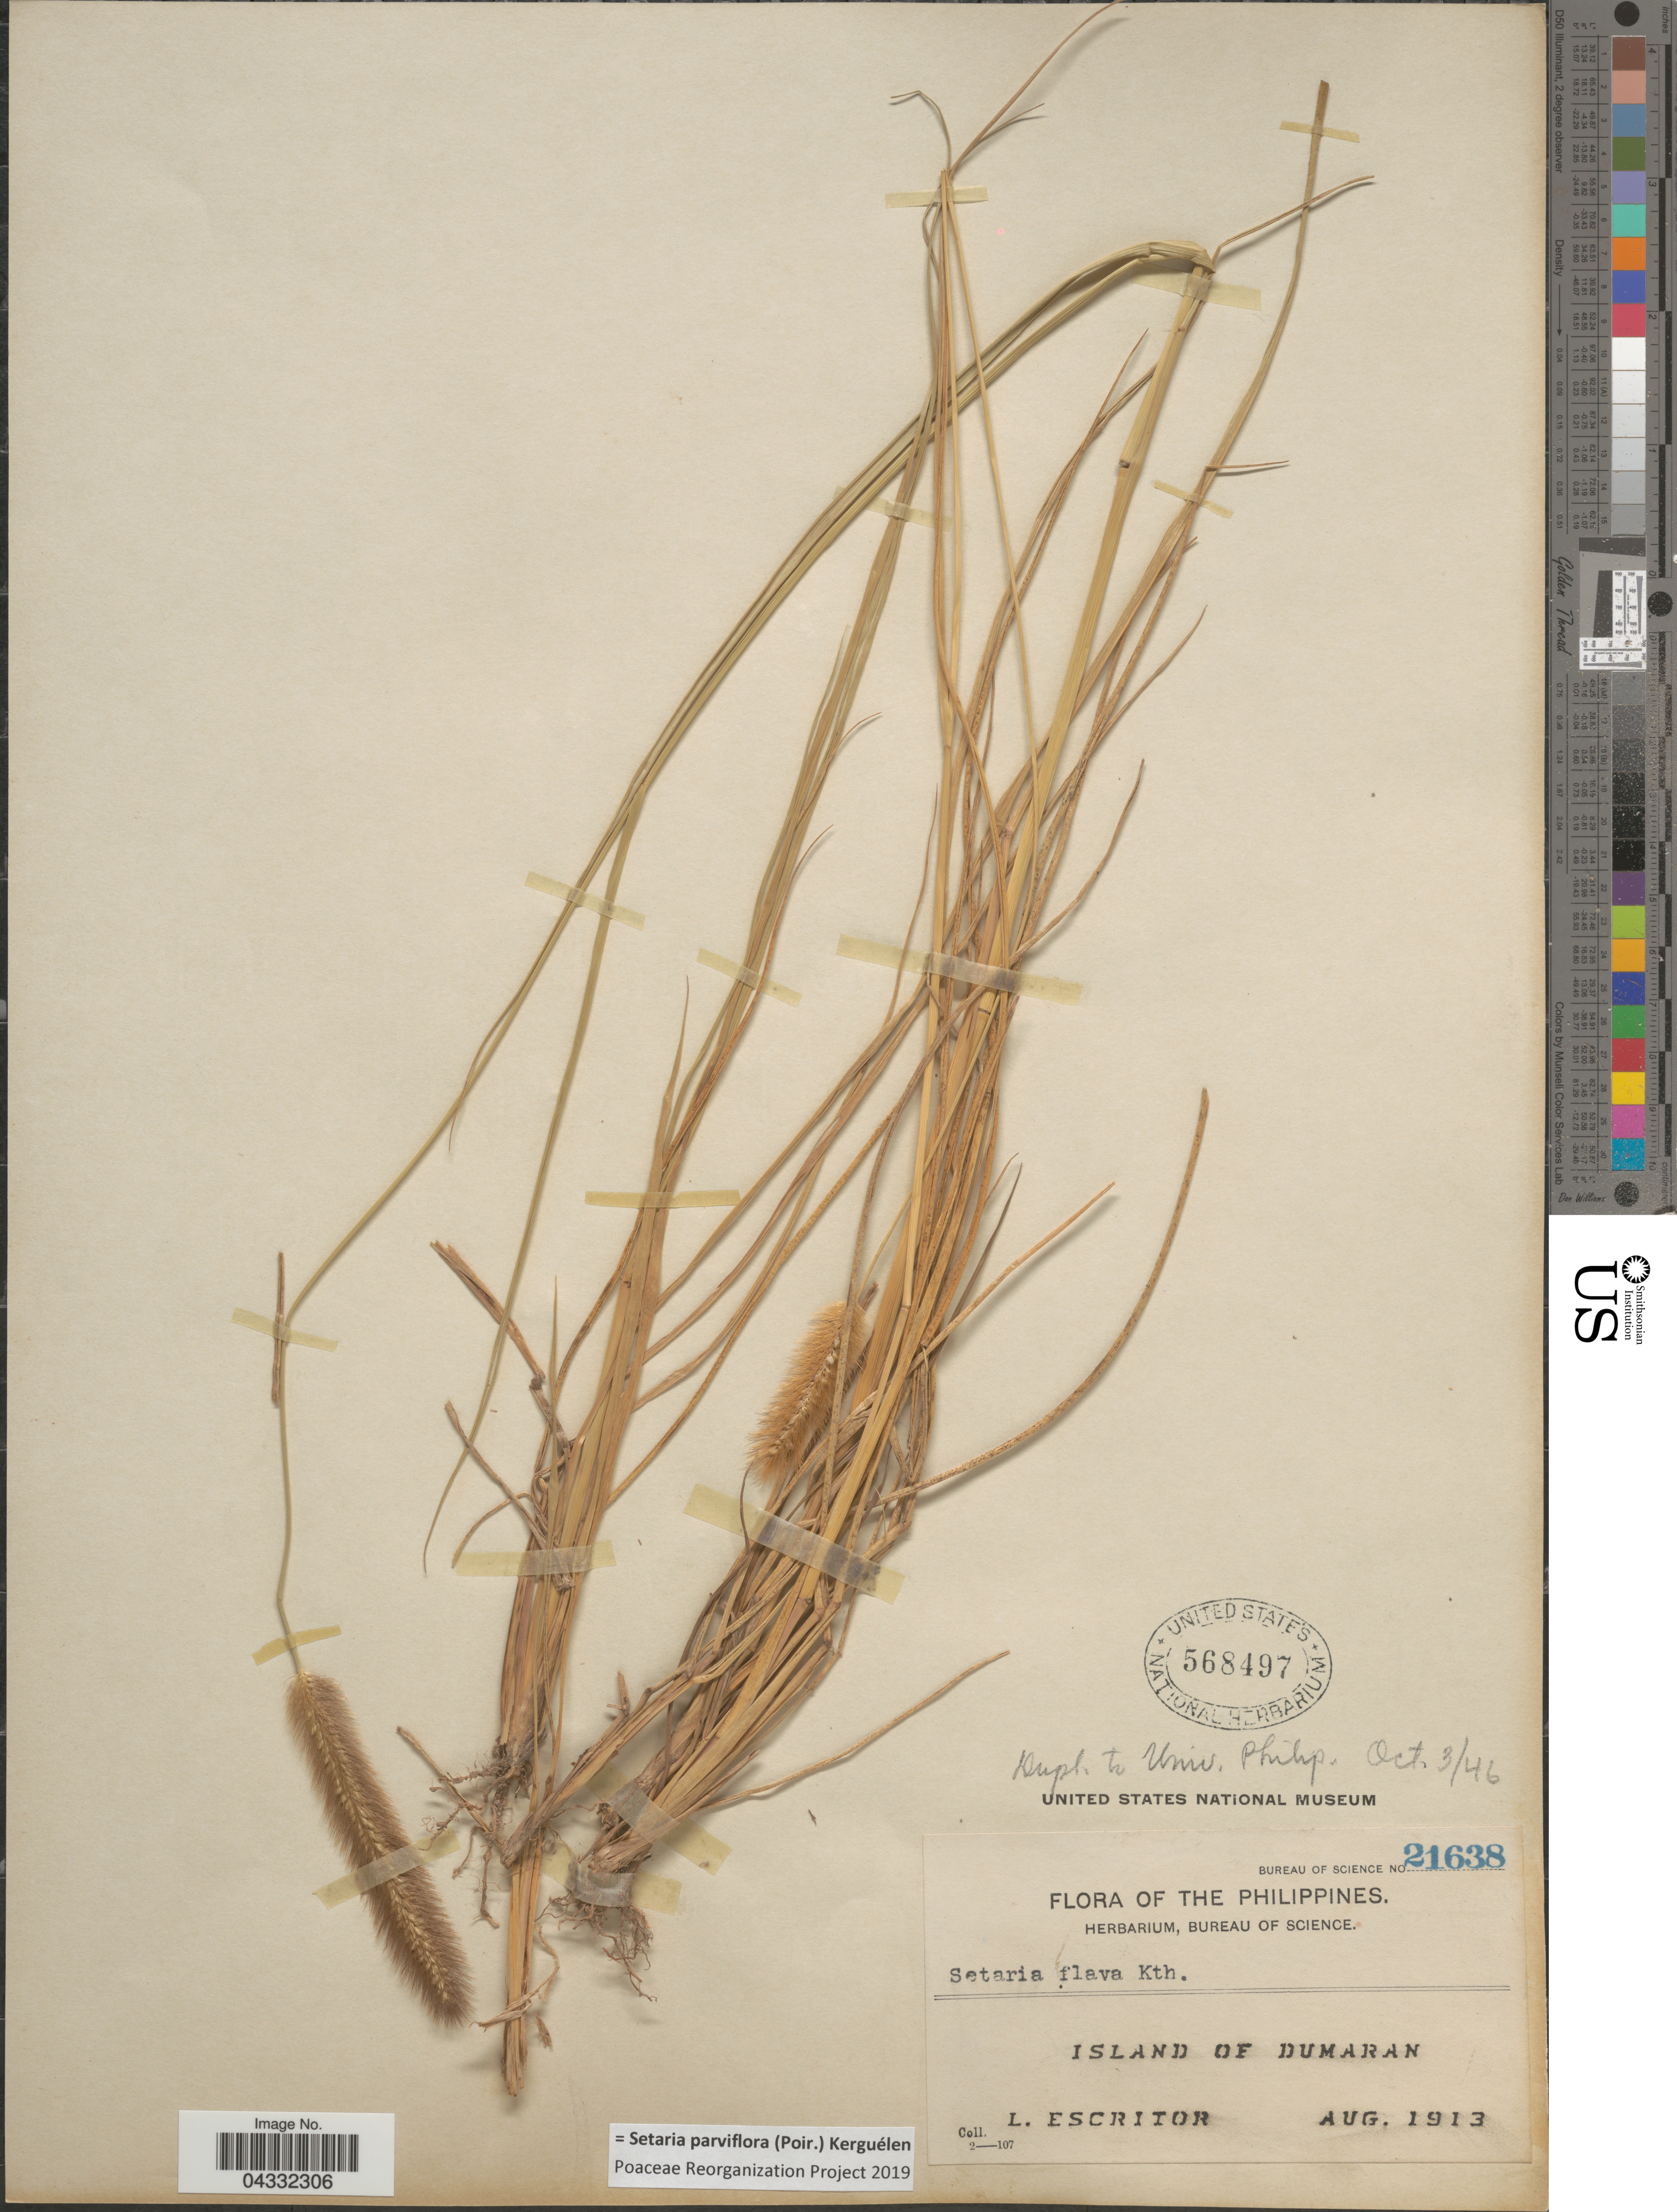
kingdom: Plantae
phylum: Tracheophyta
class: Liliopsida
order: Poales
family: Poaceae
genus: Setaria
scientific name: Setaria parviflora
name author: (Poir.) Kerguélen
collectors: L. Escritor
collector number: Bureau of Science 21638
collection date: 1913-08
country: Philippines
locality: Island of Dumaran.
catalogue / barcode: US 568497